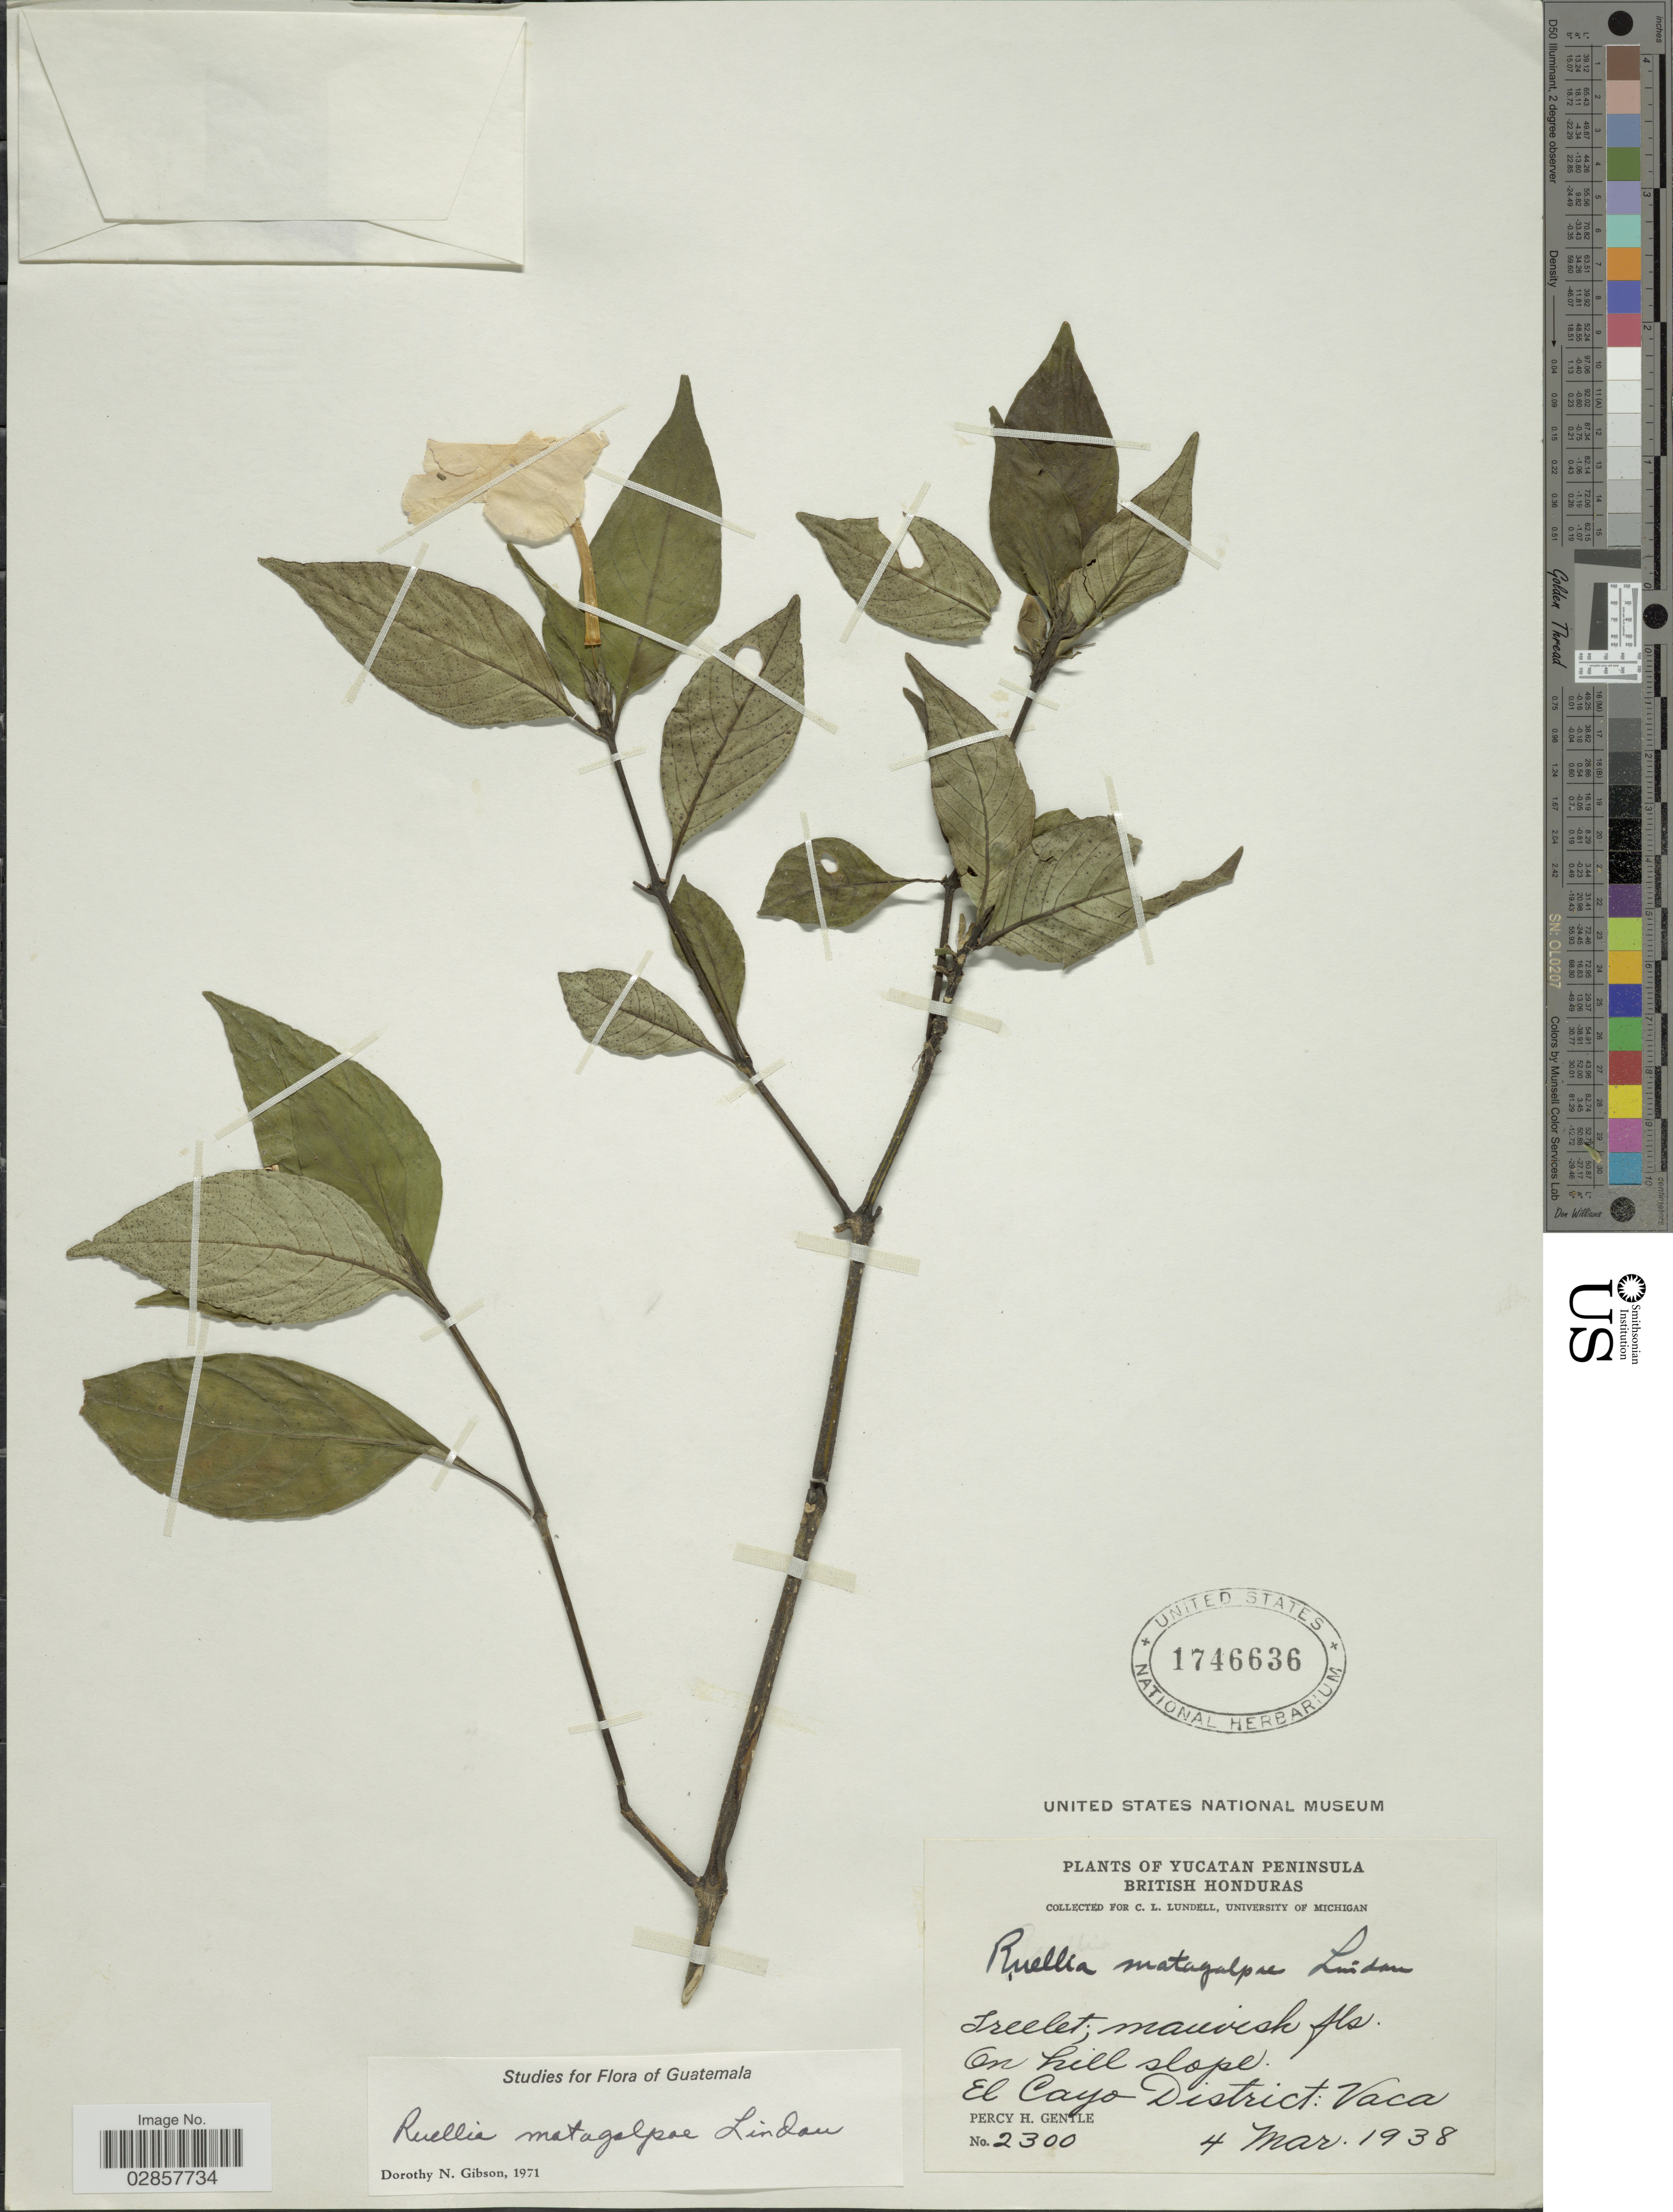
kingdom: Plantae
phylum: Tracheophyta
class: Magnoliopsida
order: Lamiales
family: Acanthaceae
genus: Ruellia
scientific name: Ruellia matagalpae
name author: Lindau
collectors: P. H. Gentle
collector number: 2300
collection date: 1938-03-04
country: Belize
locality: Yucatan Peninsula. British Honduras. On hill slope. El Cayo District: Vaca.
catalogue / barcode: US 1746636